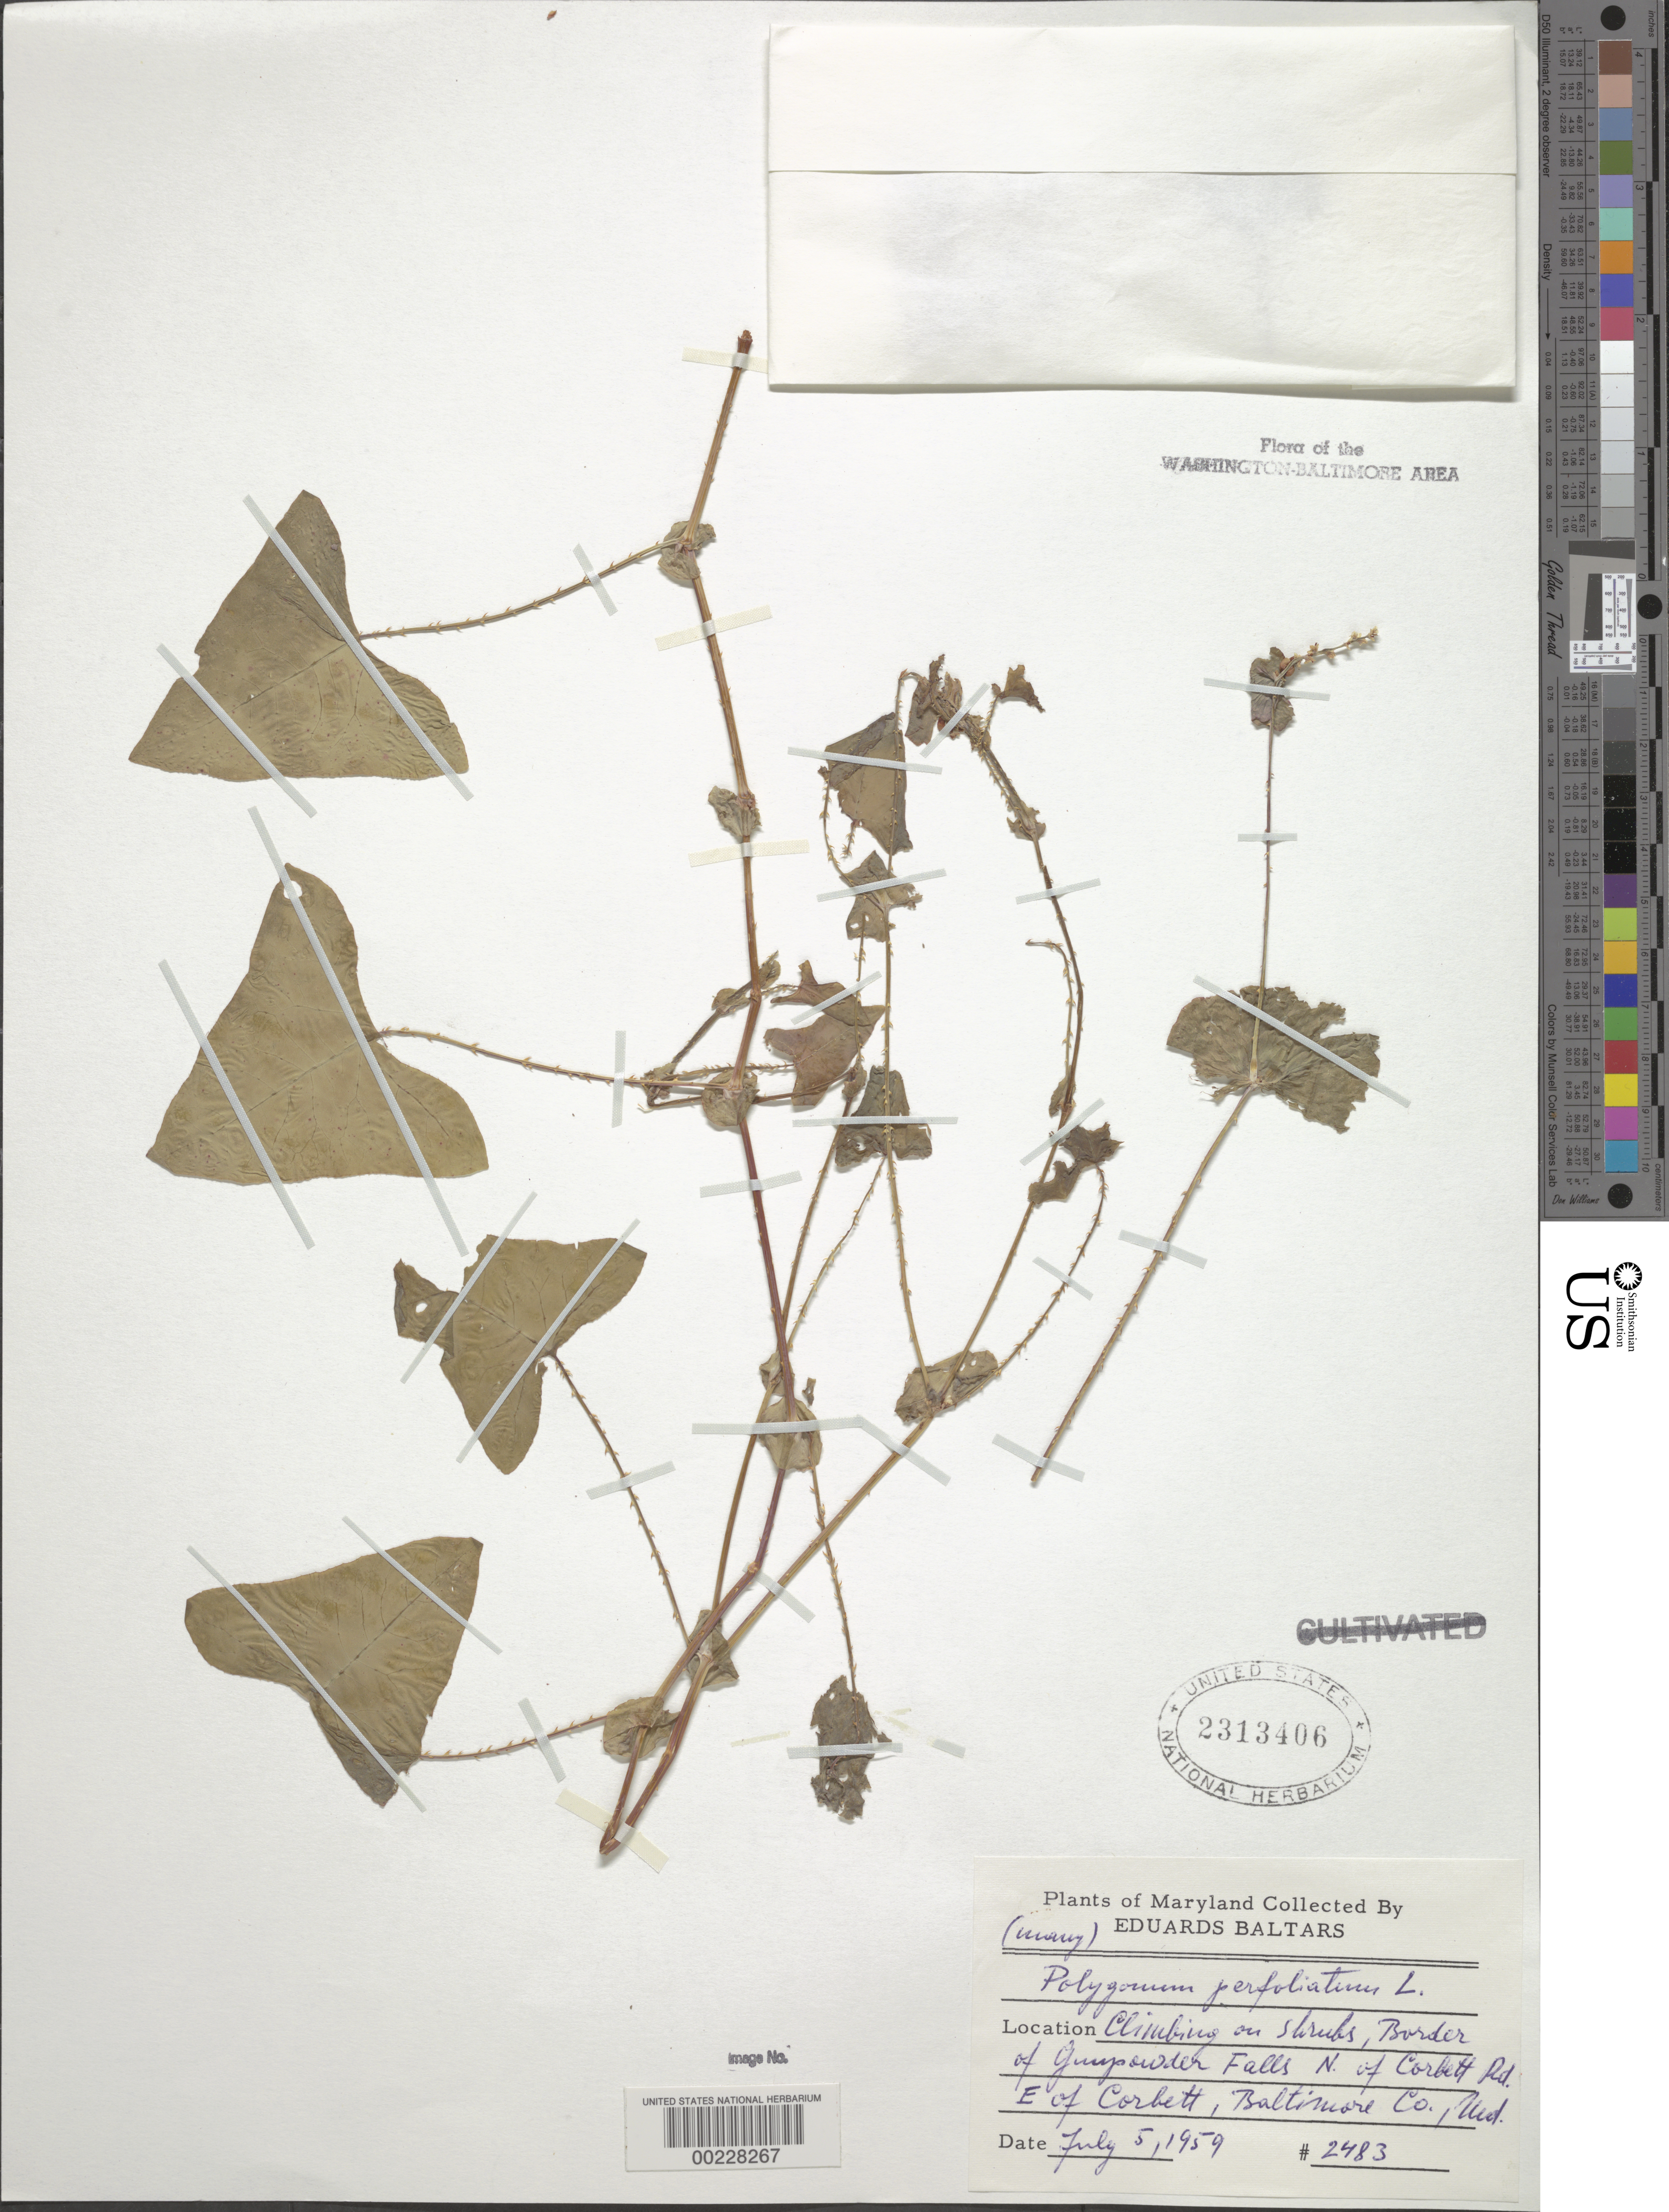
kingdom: Plantae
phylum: Tracheophyta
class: Magnoliopsida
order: Caryophyllales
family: Polygonaceae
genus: Persicaria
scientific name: Persicaria perfoliata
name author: (L.) H. Gross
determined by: Atha, D. E.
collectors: E. Baltars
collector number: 2483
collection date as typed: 05 Jul 1959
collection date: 1959-07-05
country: United States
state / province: Maryland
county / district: Baltimore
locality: Border of Gunpowder Falls N of Corbett Rd, E of Corbett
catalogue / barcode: US 2313406